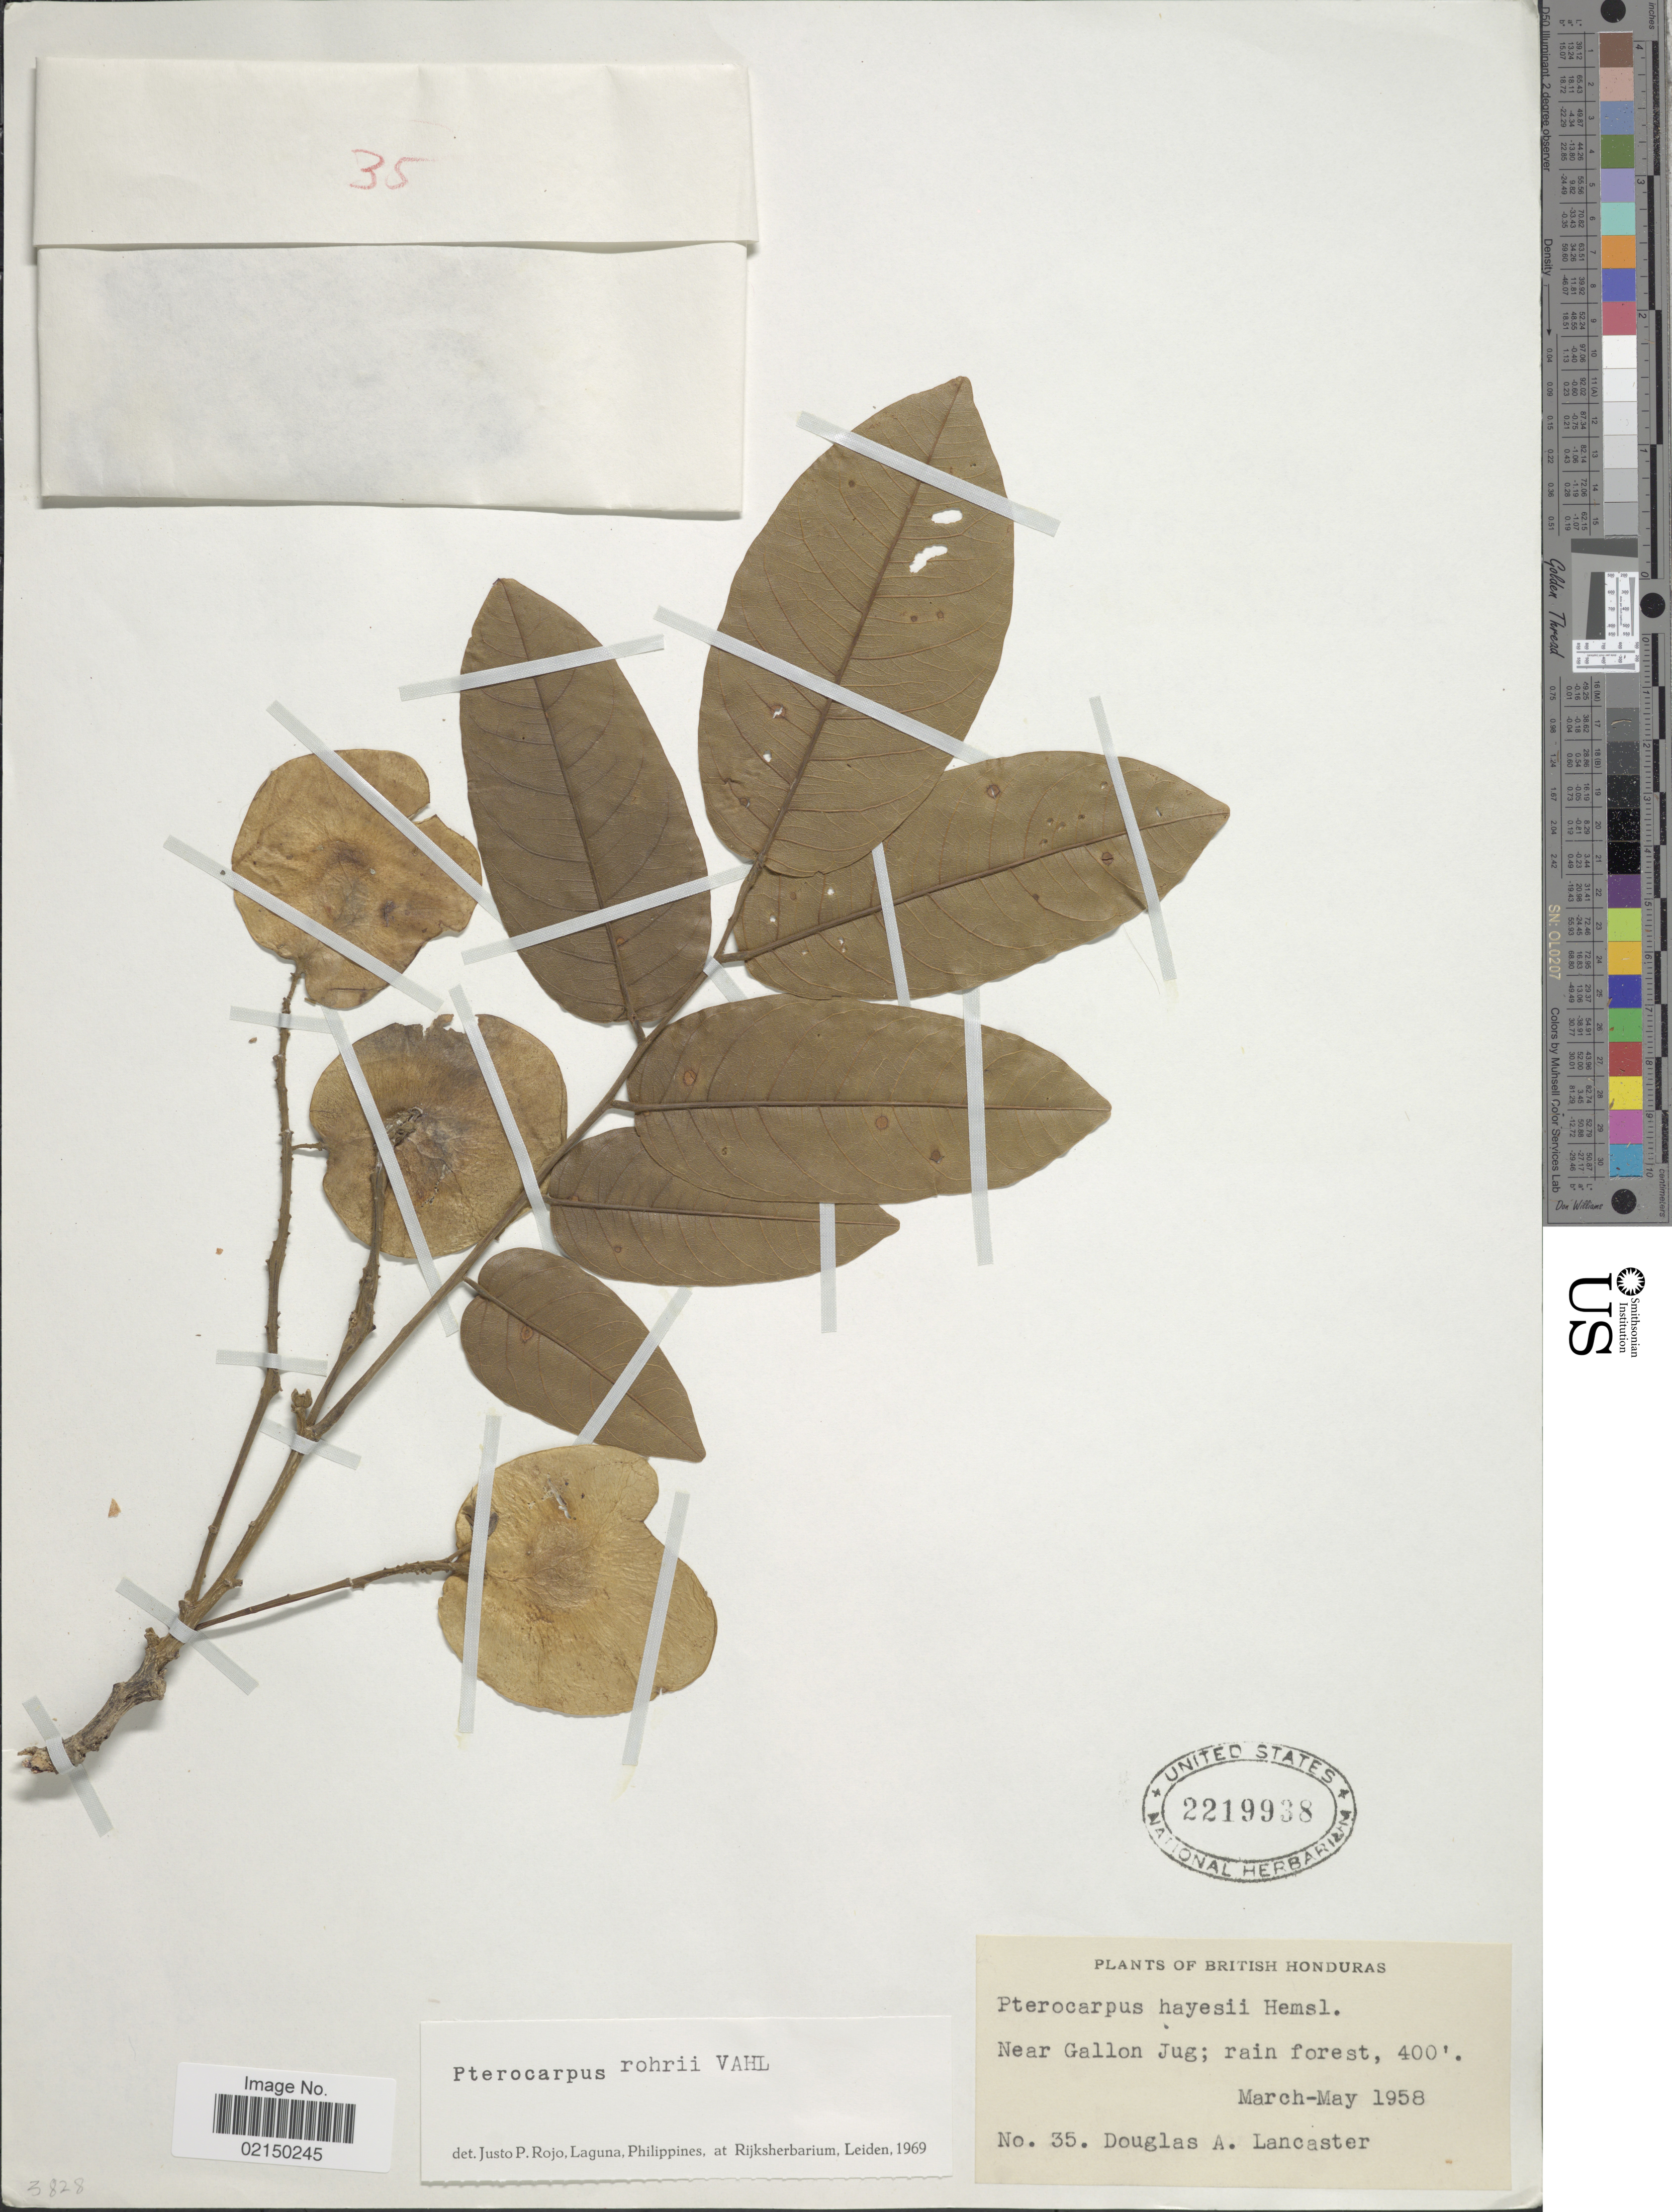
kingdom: Plantae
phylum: Tracheophyta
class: Magnoliopsida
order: Fabales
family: Fabaceae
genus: Pterocarpus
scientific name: Pterocarpus rohrii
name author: Vahl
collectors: D. Lancaster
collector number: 35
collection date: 1958-03/1958-05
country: Belize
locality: Near Gallon Jug; rain forest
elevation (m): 122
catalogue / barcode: US 2219938